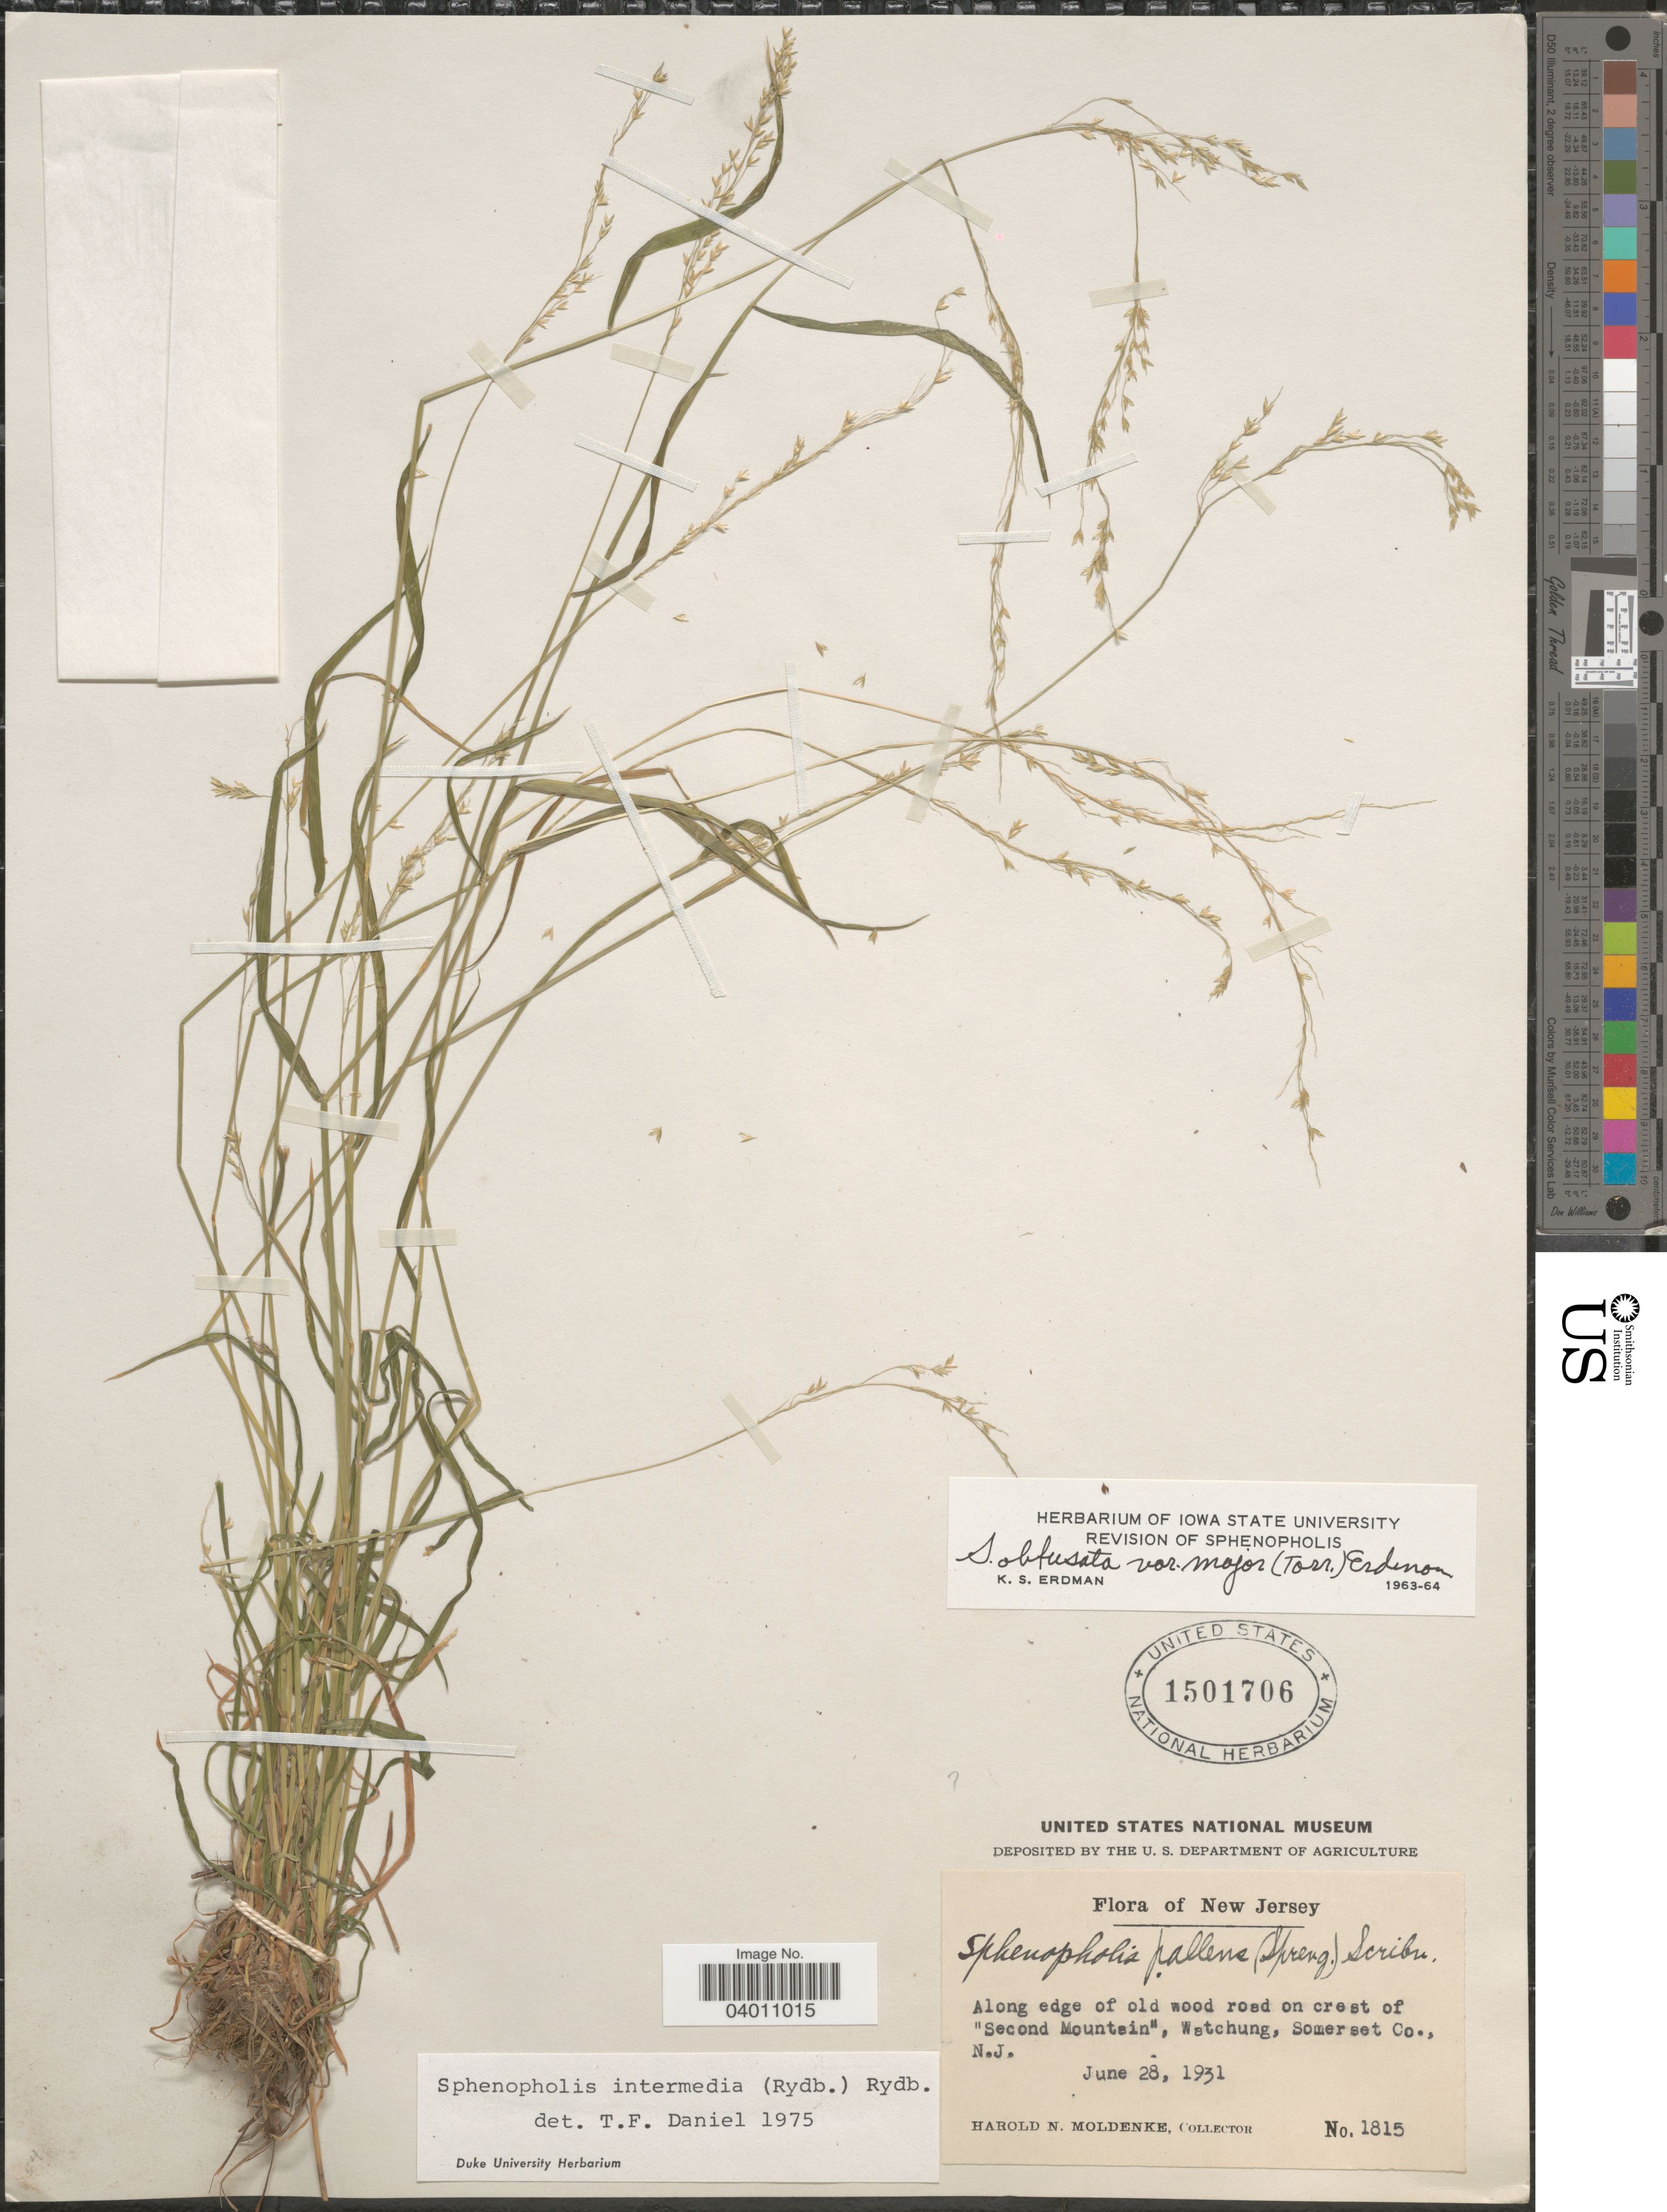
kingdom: Plantae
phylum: Tracheophyta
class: Liliopsida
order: Poales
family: Poaceae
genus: Sphenopholis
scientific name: Sphenopholis intermedia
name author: (Rydb.) Rydb.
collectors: H. N. Moldenke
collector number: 1815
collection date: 1931-06-28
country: United States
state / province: New Jersey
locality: Along edge of old wood road on crest of "Second Mountain", Watchung, Somerset Co.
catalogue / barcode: US 1501706